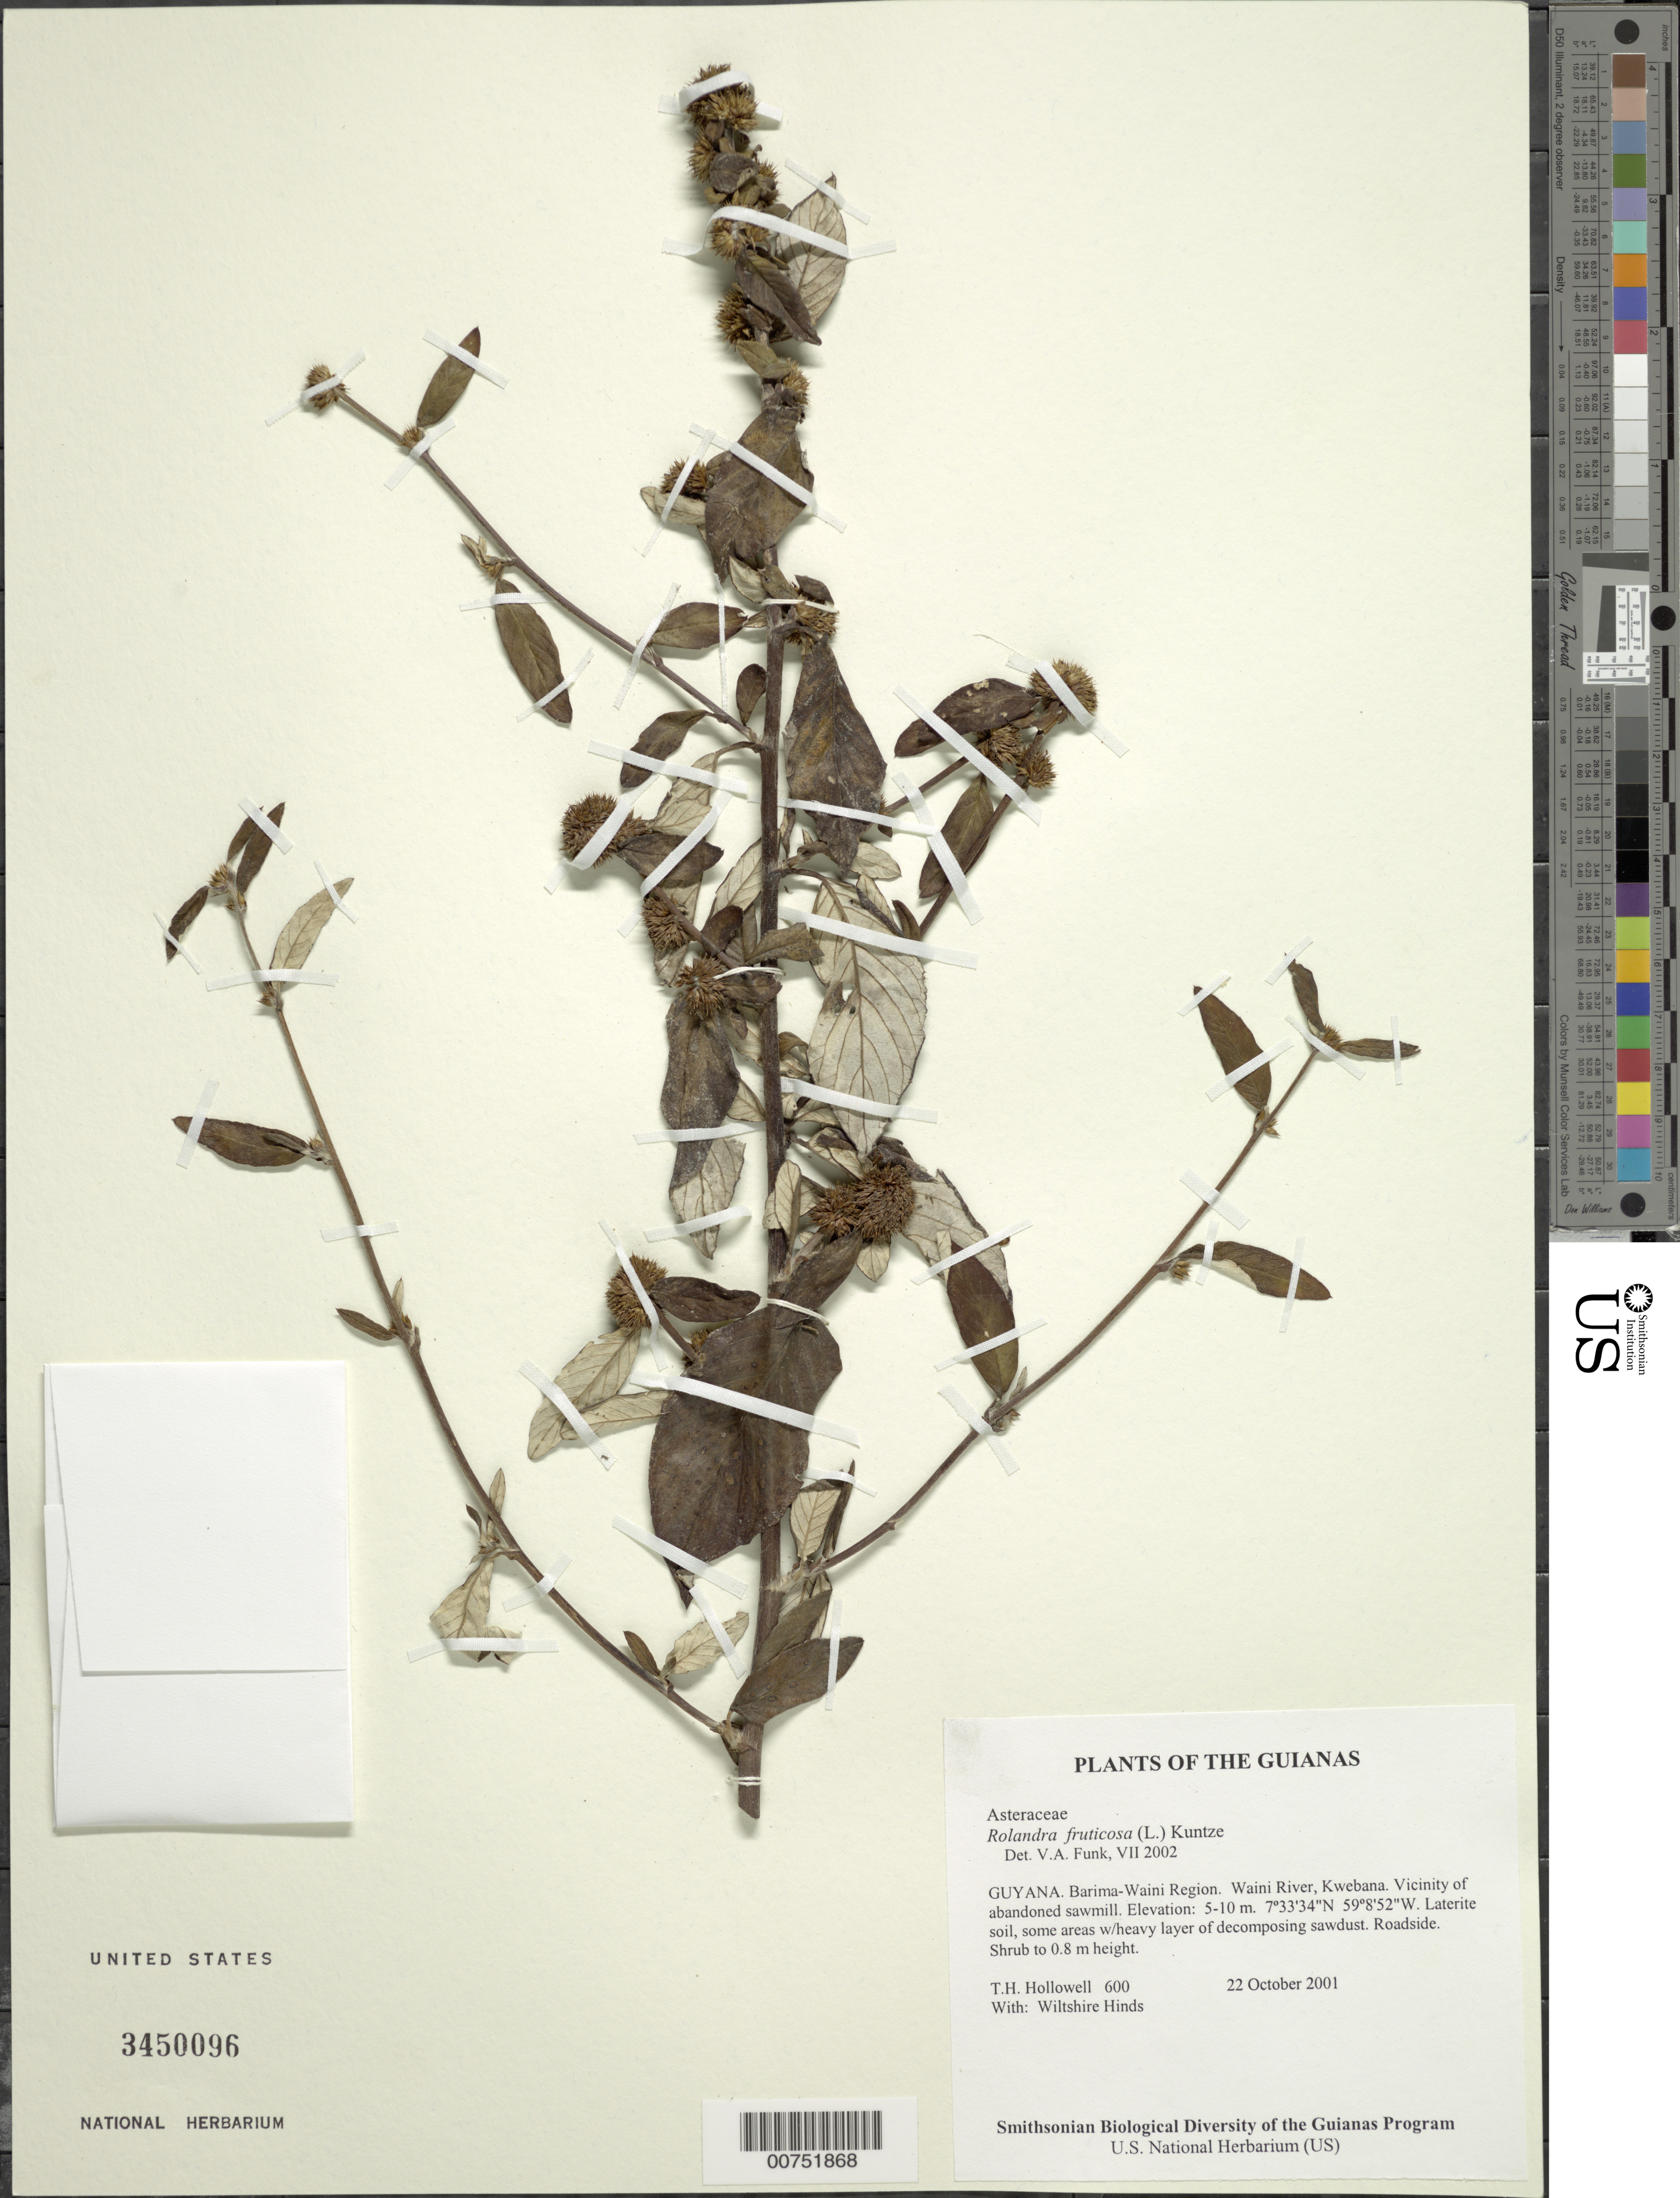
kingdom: Plantae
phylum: Tracheophyta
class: Magnoliopsida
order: Asterales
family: Asteraceae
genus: Rolandra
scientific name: Rolandra fruticosa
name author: (L.) Kuntze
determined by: Funk, Vicki A., (BOT), Smithsonian Institution - National Museum of Natural History (UNITED STATES)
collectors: T. Hollowell & W. Hinds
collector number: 600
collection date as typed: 22 October 2001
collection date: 2001-10-22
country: Guyana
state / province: Barima-Waini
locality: Waini River, Kwebana. Vicinity of abandoned sawmill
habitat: Laterite soil, some areas w/heavy layer of decomposing sawdust. Roadside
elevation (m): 5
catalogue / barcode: US 3450096